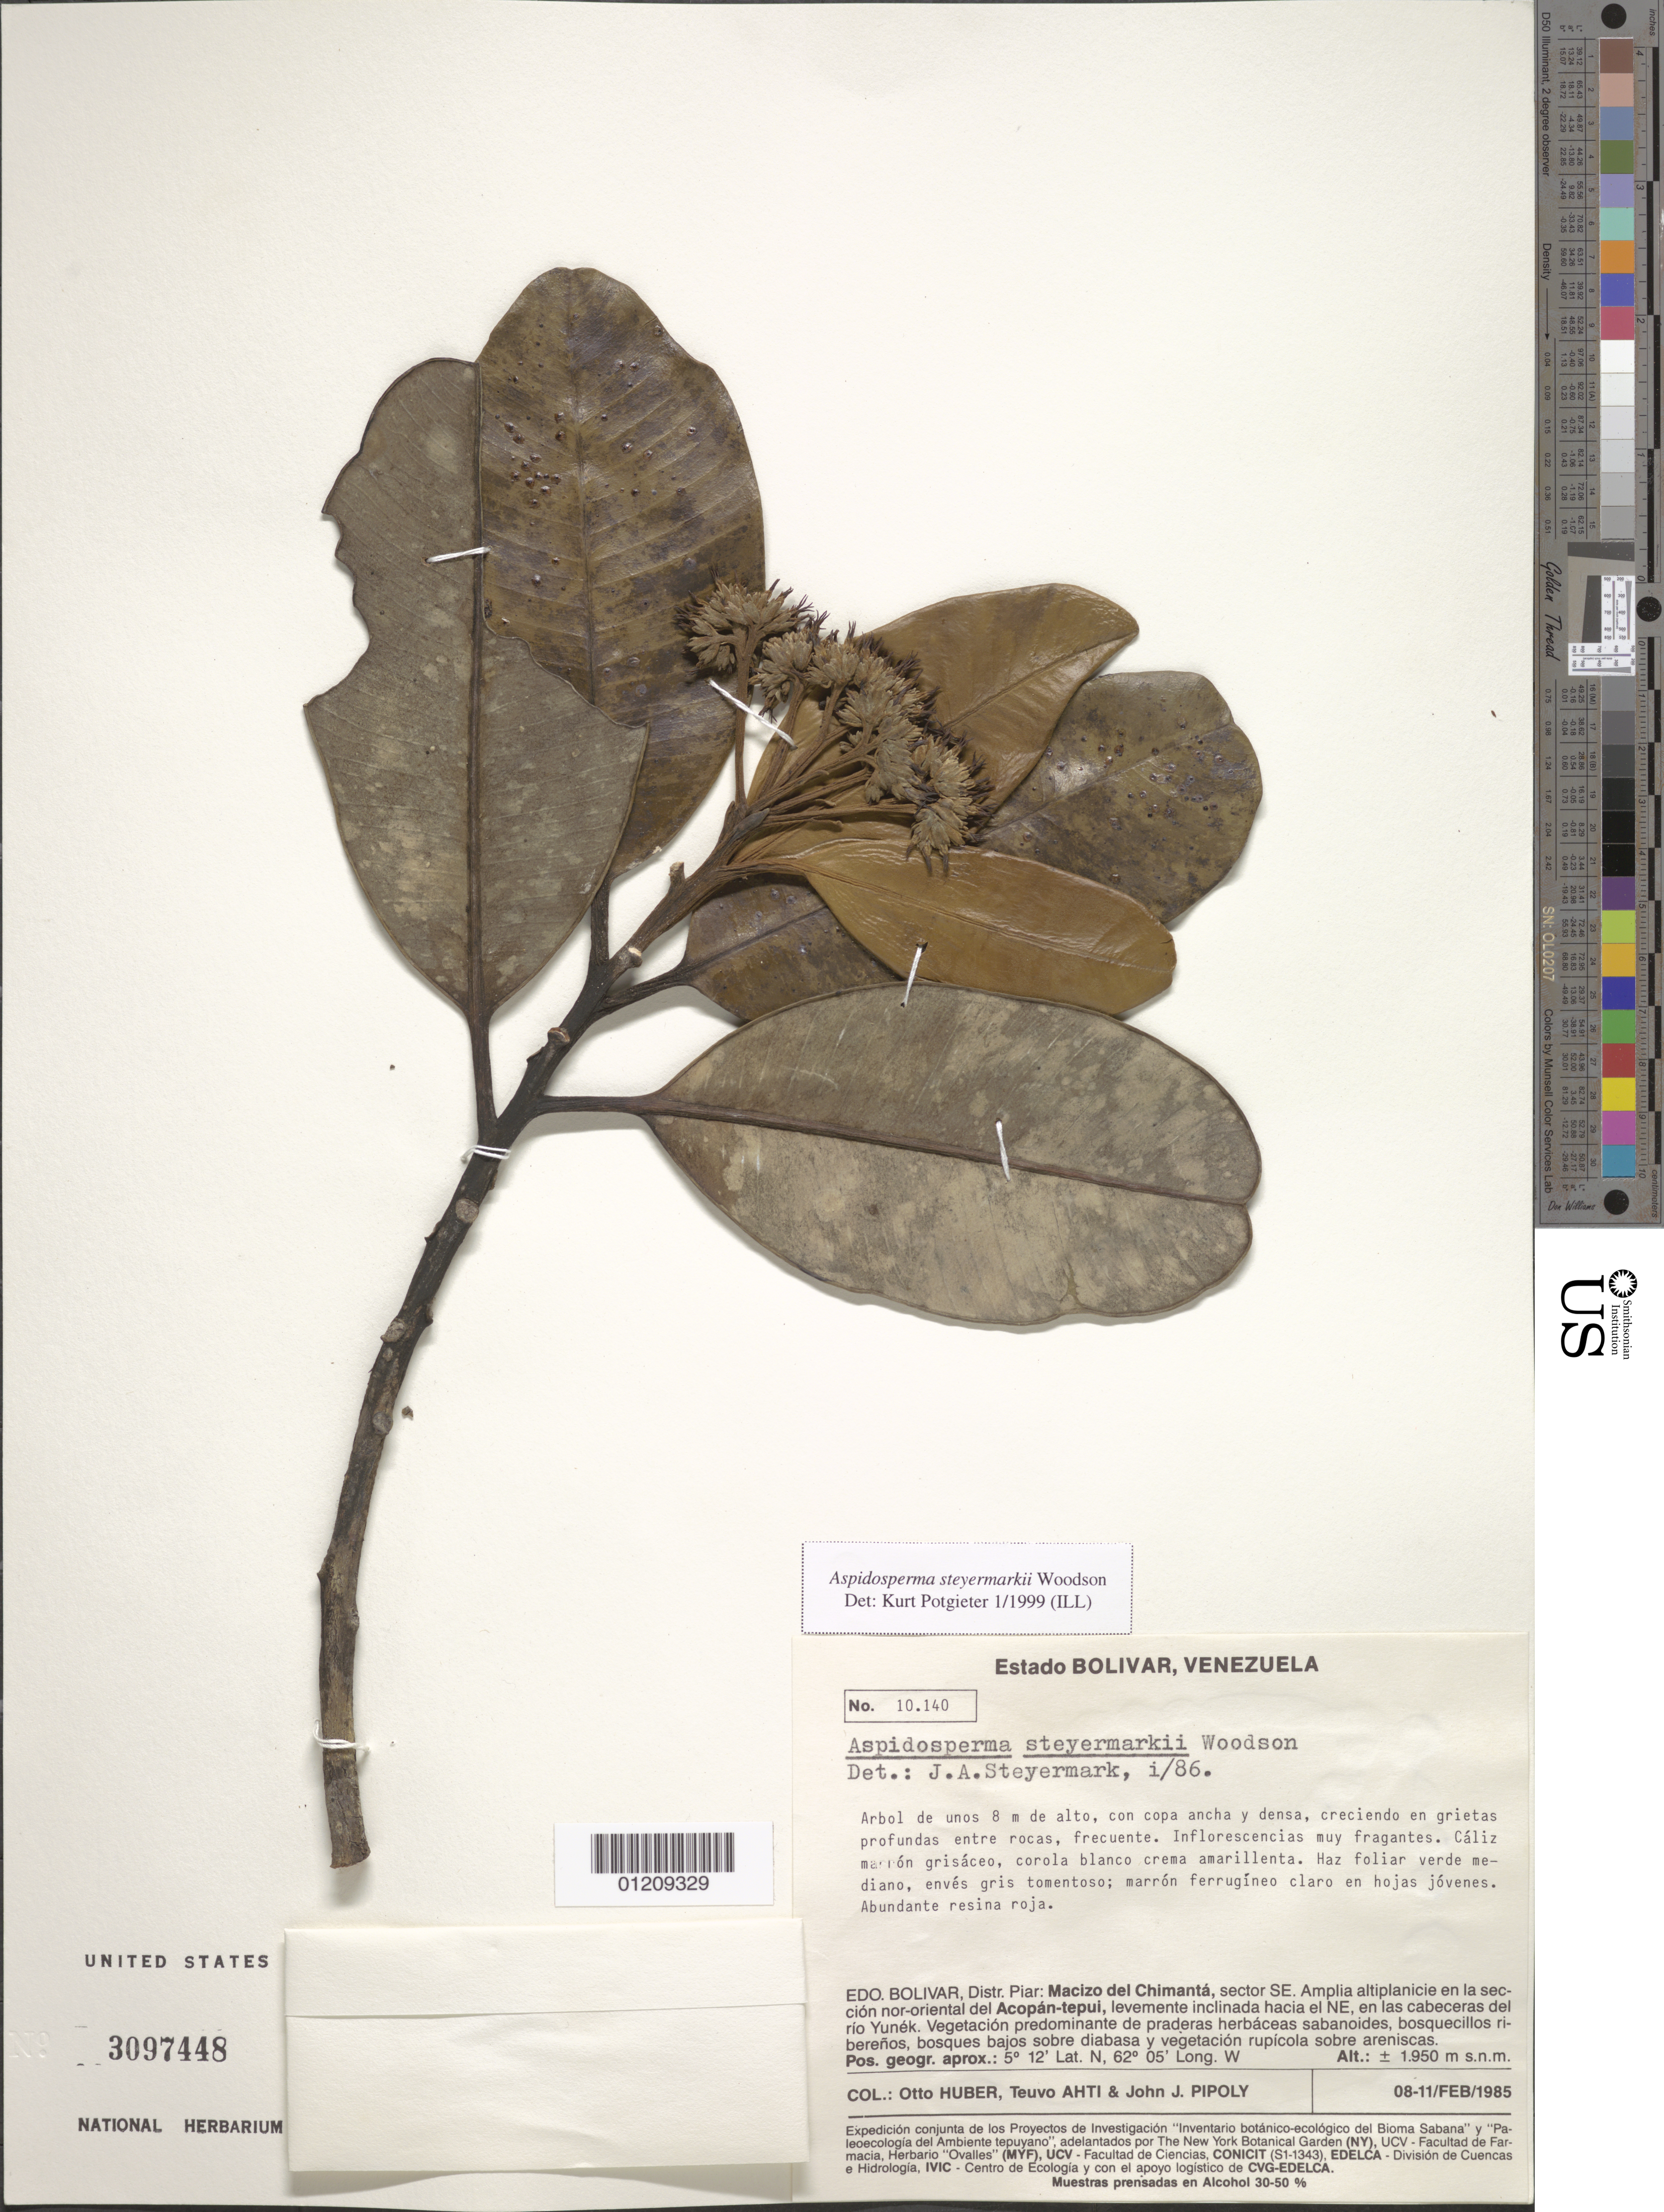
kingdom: Plantae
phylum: Tracheophyta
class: Magnoliopsida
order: Gentianales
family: Apocynaceae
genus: Aspidosperma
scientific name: Aspidosperma steyermarkii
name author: Woodson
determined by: Potgieter, K.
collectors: O. Huber, T. T. Ahti & J. J. Pipoly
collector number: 10140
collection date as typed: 8-Feb-85 to 11-Feb-85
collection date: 1985-02-08/1985-02-11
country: Venezuela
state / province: Bolívar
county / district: Piar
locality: Macizo del Chimantá, Acopan-tepuí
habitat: Creciendo en grietas profundas entre rocas. Veg predom de arbustales densos sobre turberas, praderas herbaceas sabanoides, bosques riberenos,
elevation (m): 1950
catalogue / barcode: US 3097448